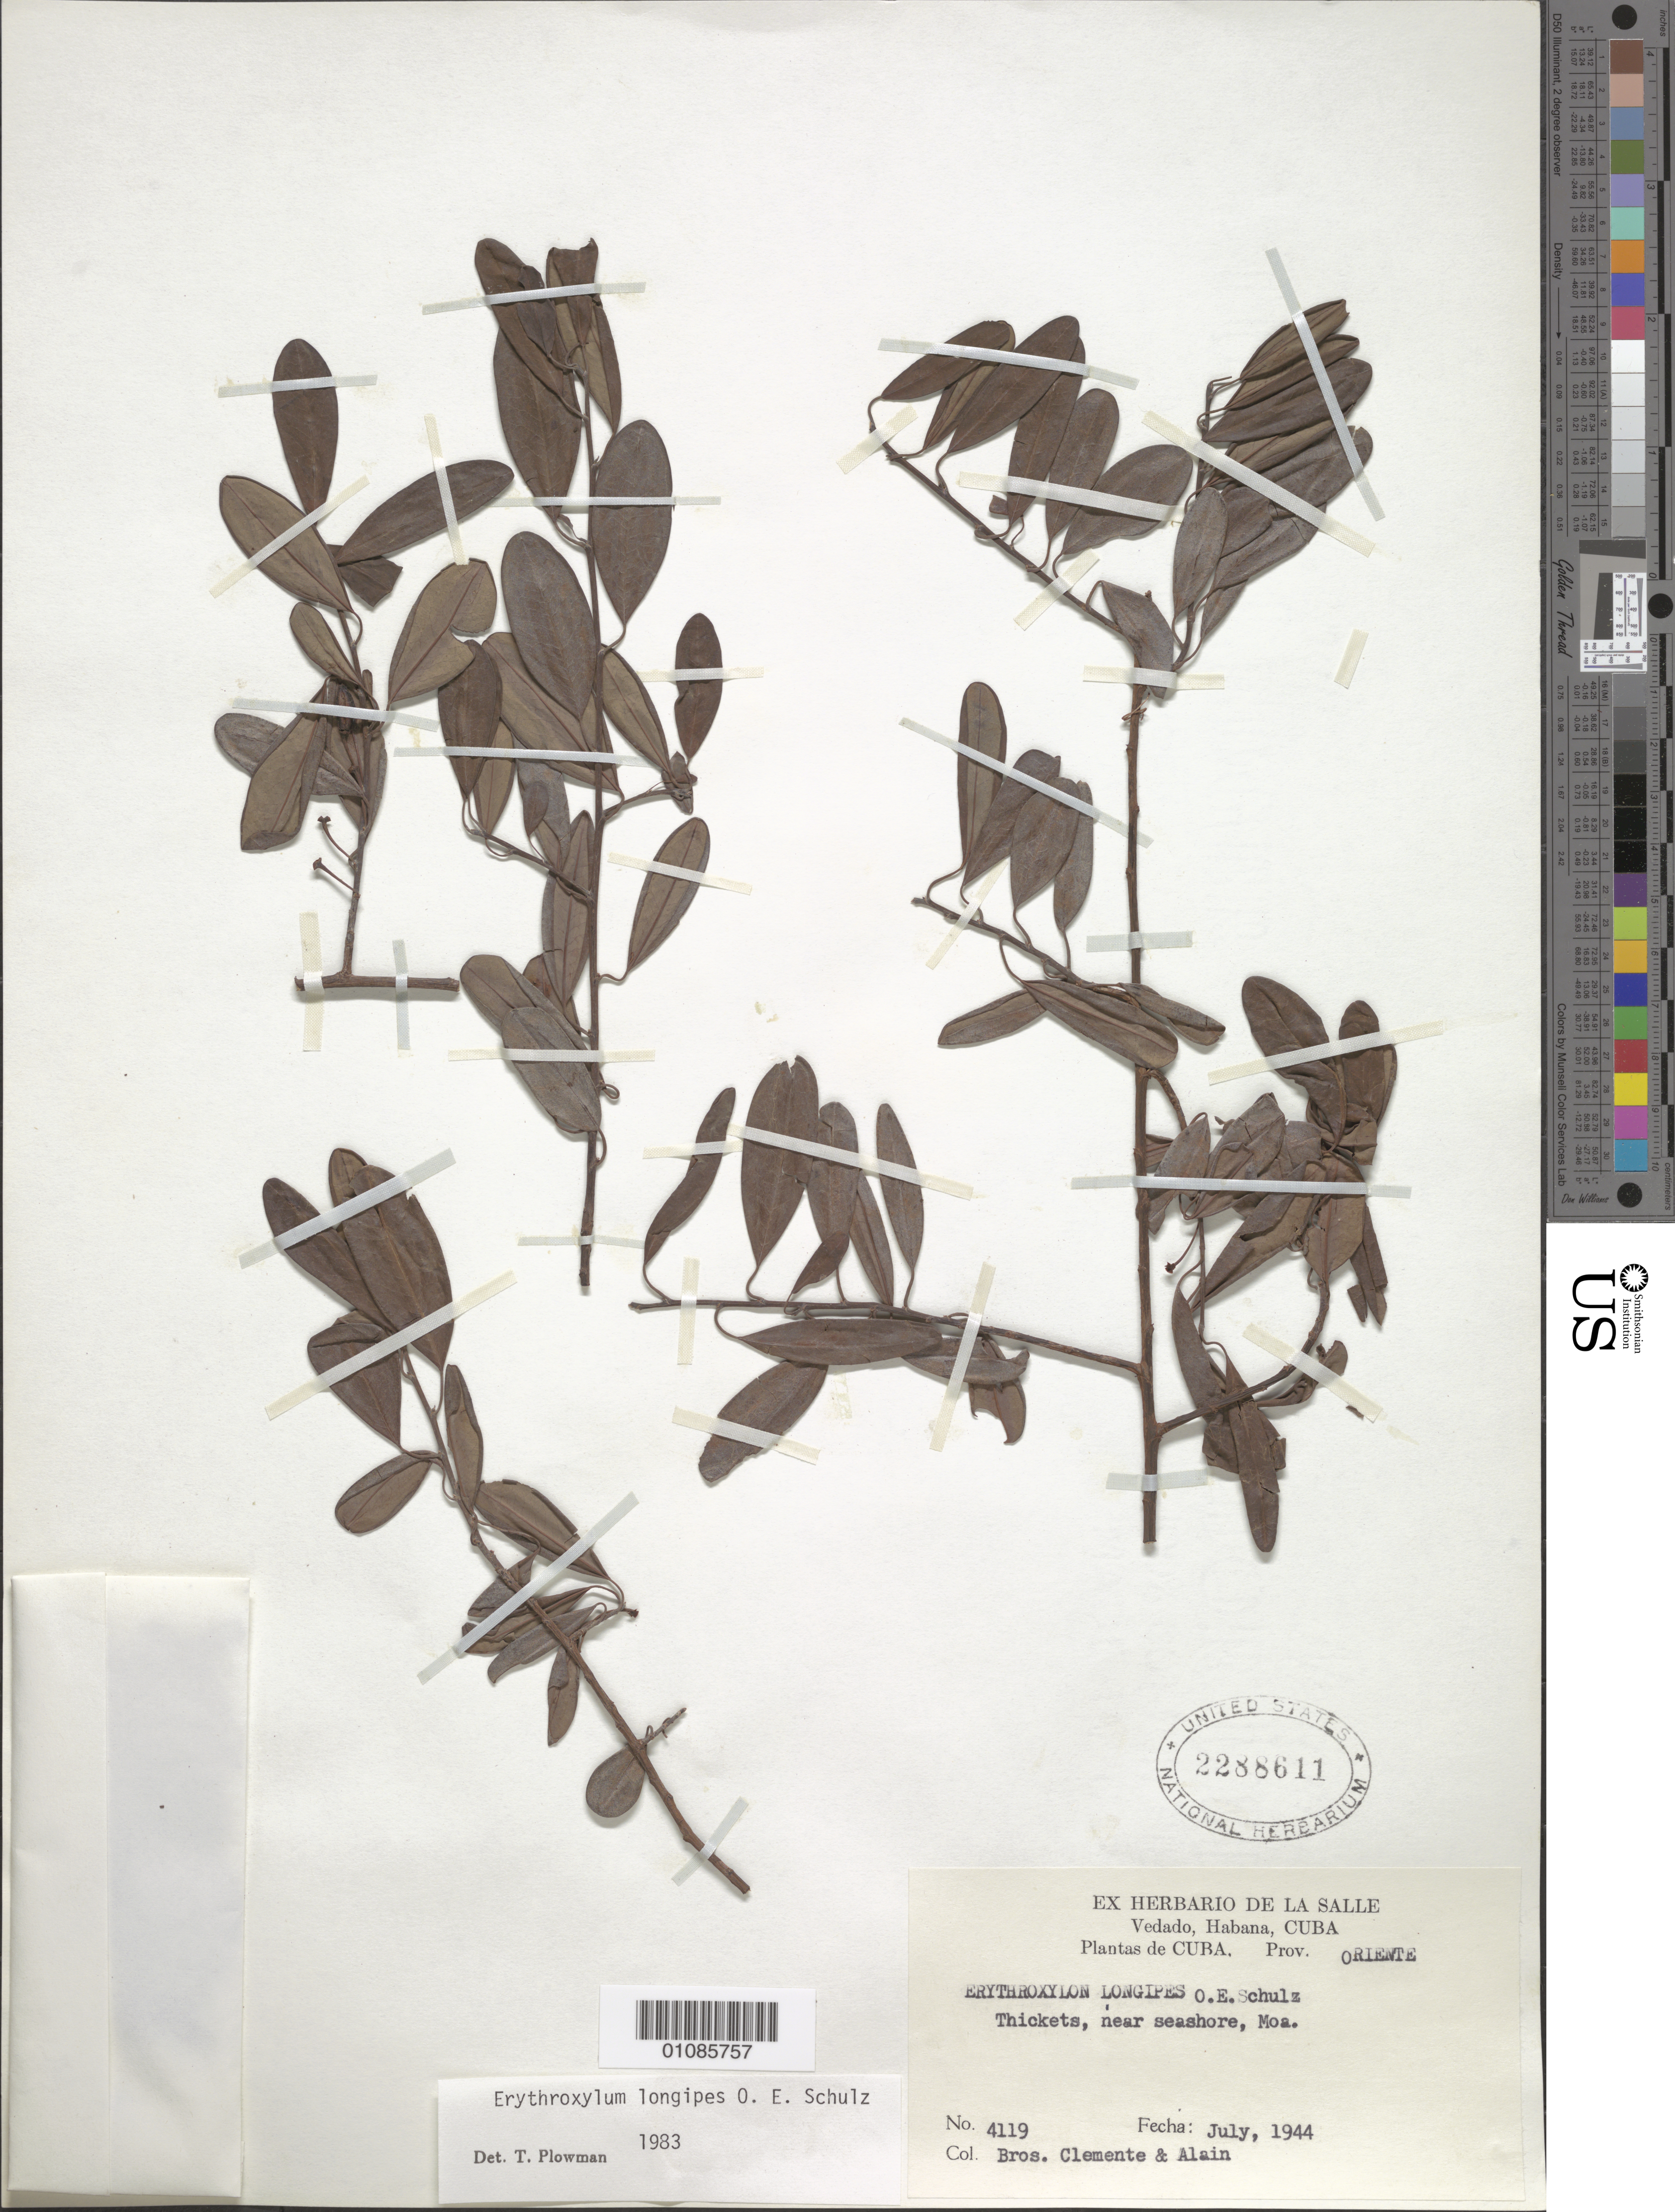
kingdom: Plantae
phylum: Tracheophyta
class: Magnoliopsida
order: Malpighiales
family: Erythroxylaceae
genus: Erythroxylum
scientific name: Erythroxylum longipes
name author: O.E. Schulz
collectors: Bro. Clemente & A. H. Liogier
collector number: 4119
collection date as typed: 09 Jul 1944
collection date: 1944-07-09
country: Cuba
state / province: Holguín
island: Cuba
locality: Moa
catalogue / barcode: US 2288611